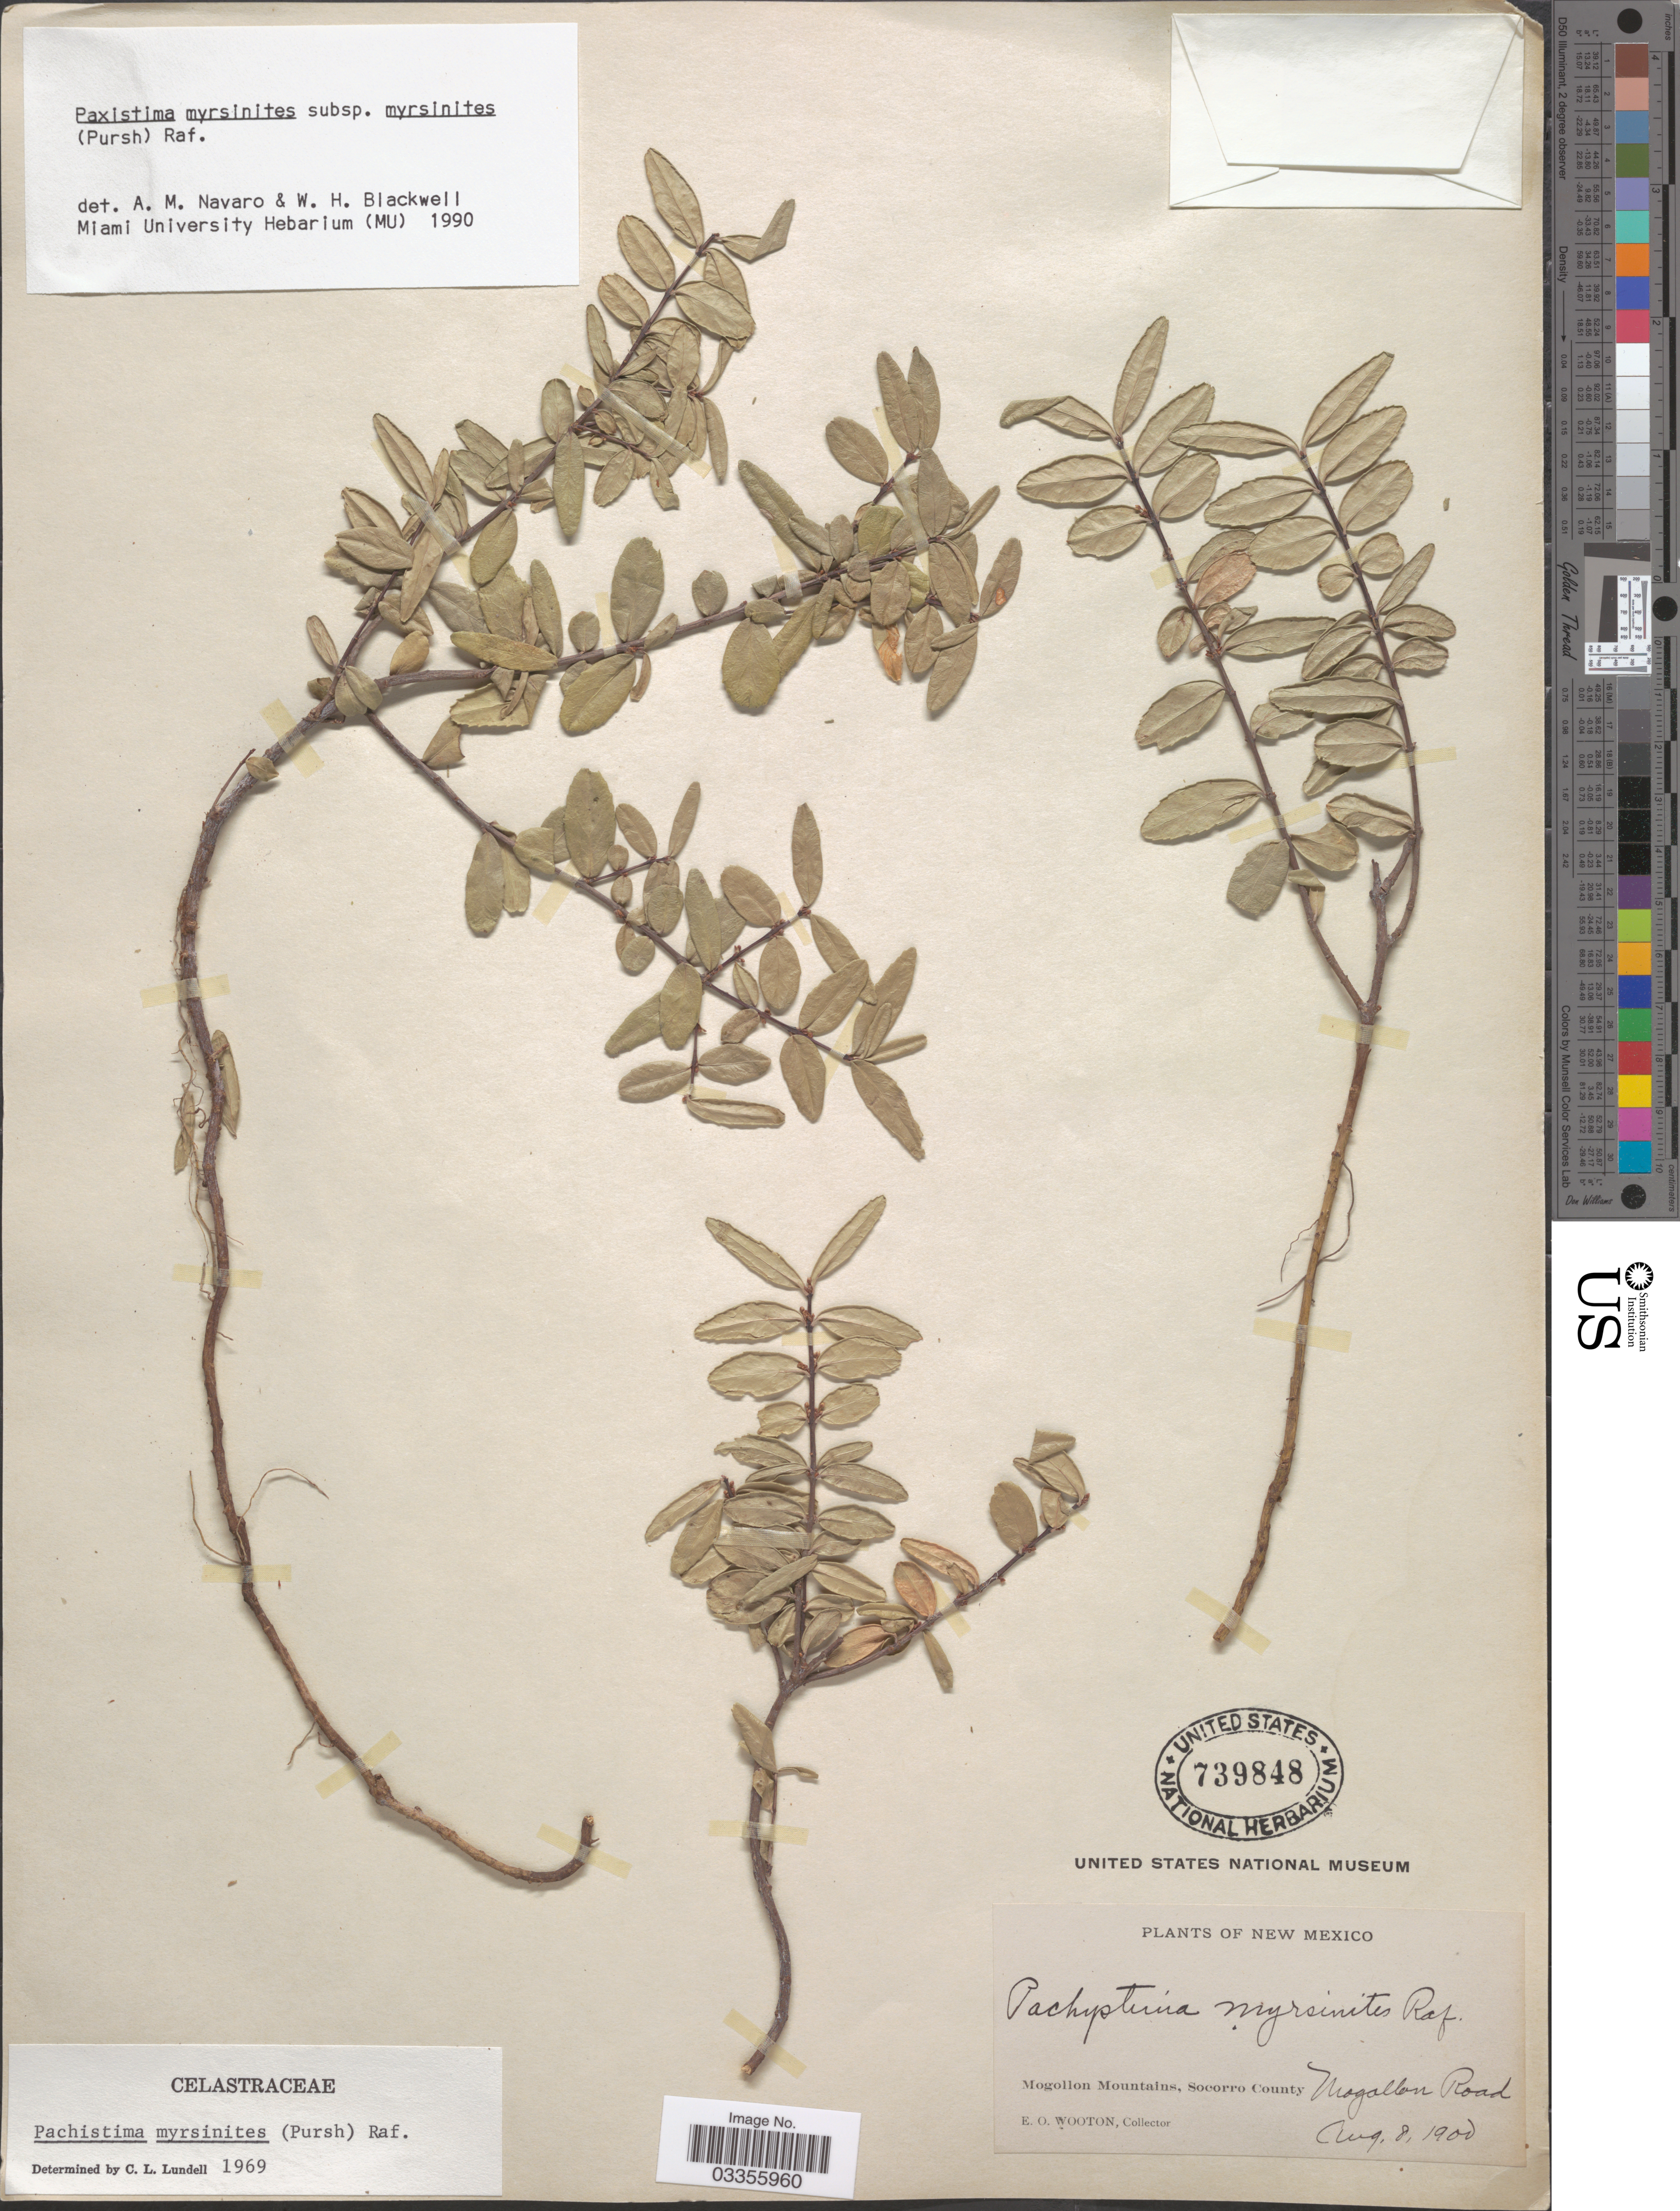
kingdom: Plantae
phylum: Tracheophyta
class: Magnoliopsida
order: Celastrales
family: Celastraceae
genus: Paxistima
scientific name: Paxistima myrsinites subsp. myrsinites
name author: (Pursh) Raf.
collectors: E. O. Wooton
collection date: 1900-08-08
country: United States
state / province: New Mexico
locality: Mogollon Mountains, Socorro County Mogollon Road.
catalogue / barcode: US 739848